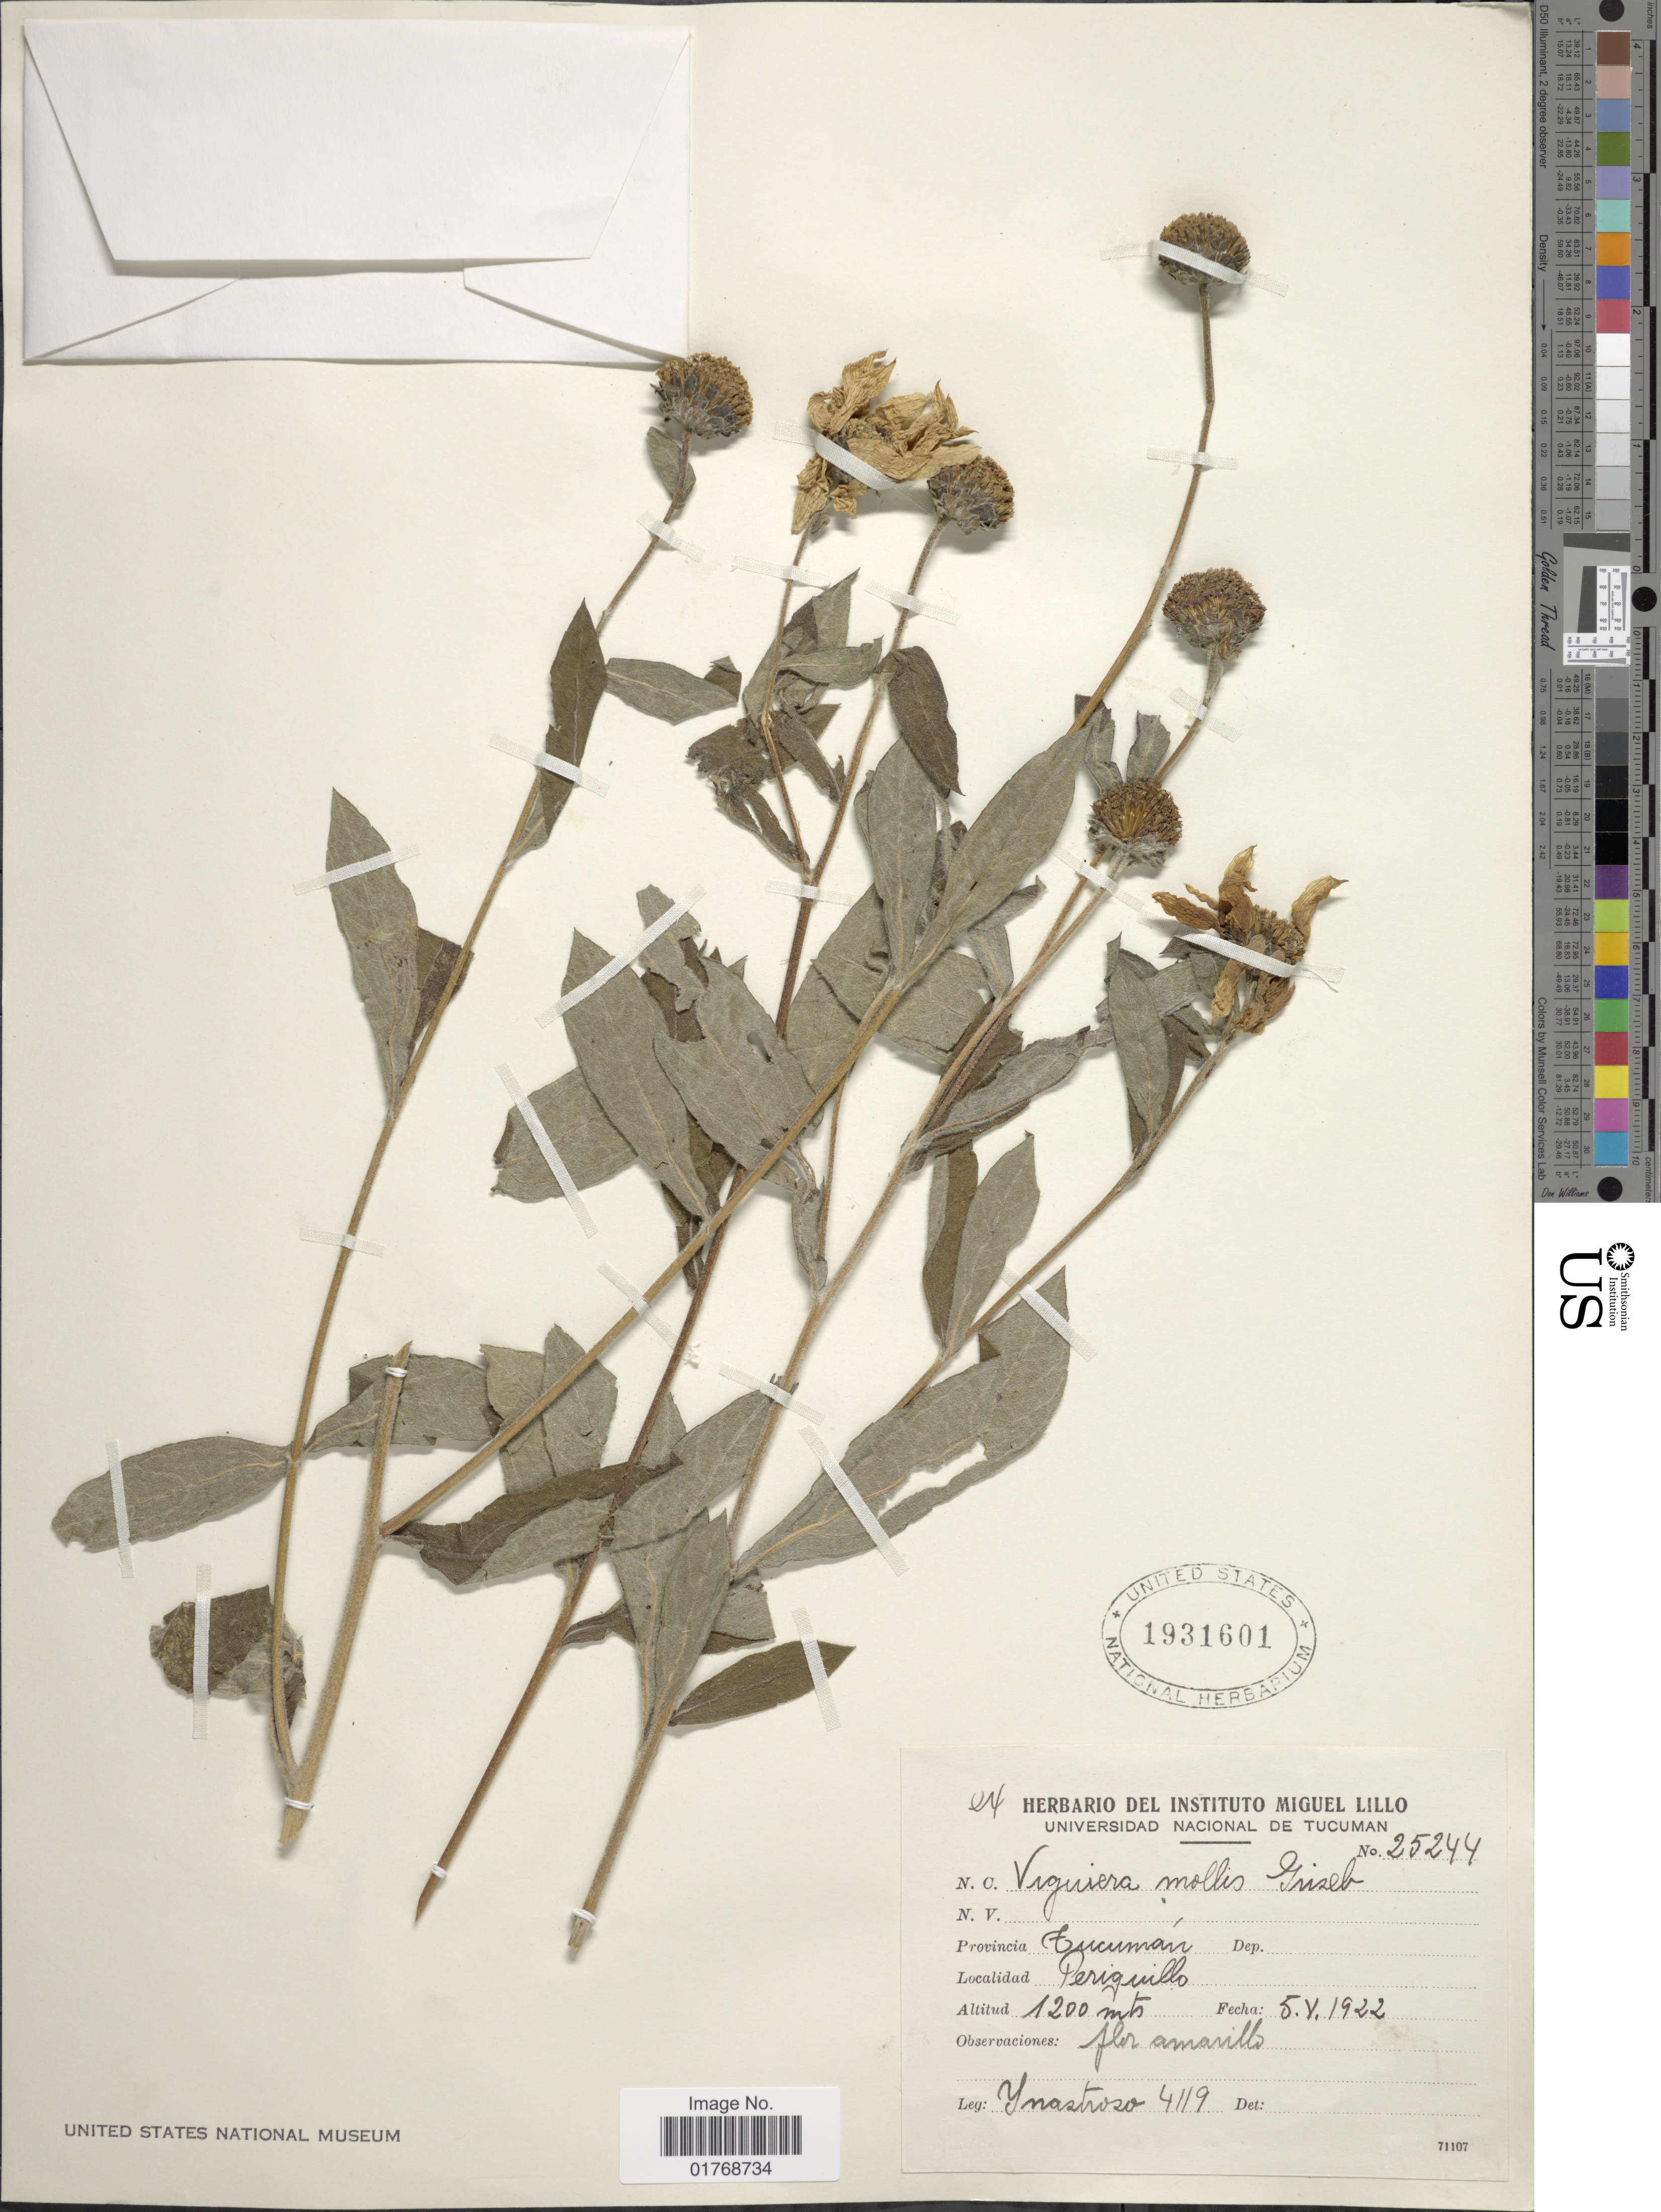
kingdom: Plantae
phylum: Tracheophyta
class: Magnoliopsida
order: Asterales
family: Asteraceae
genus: Viguiera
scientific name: Viguiera mollis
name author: Griseb.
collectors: Inastroso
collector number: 4119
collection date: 1922-05-05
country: Argentina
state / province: Tucuman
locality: Provincia Tucumán. Periquillo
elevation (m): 1200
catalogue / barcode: US 1931601